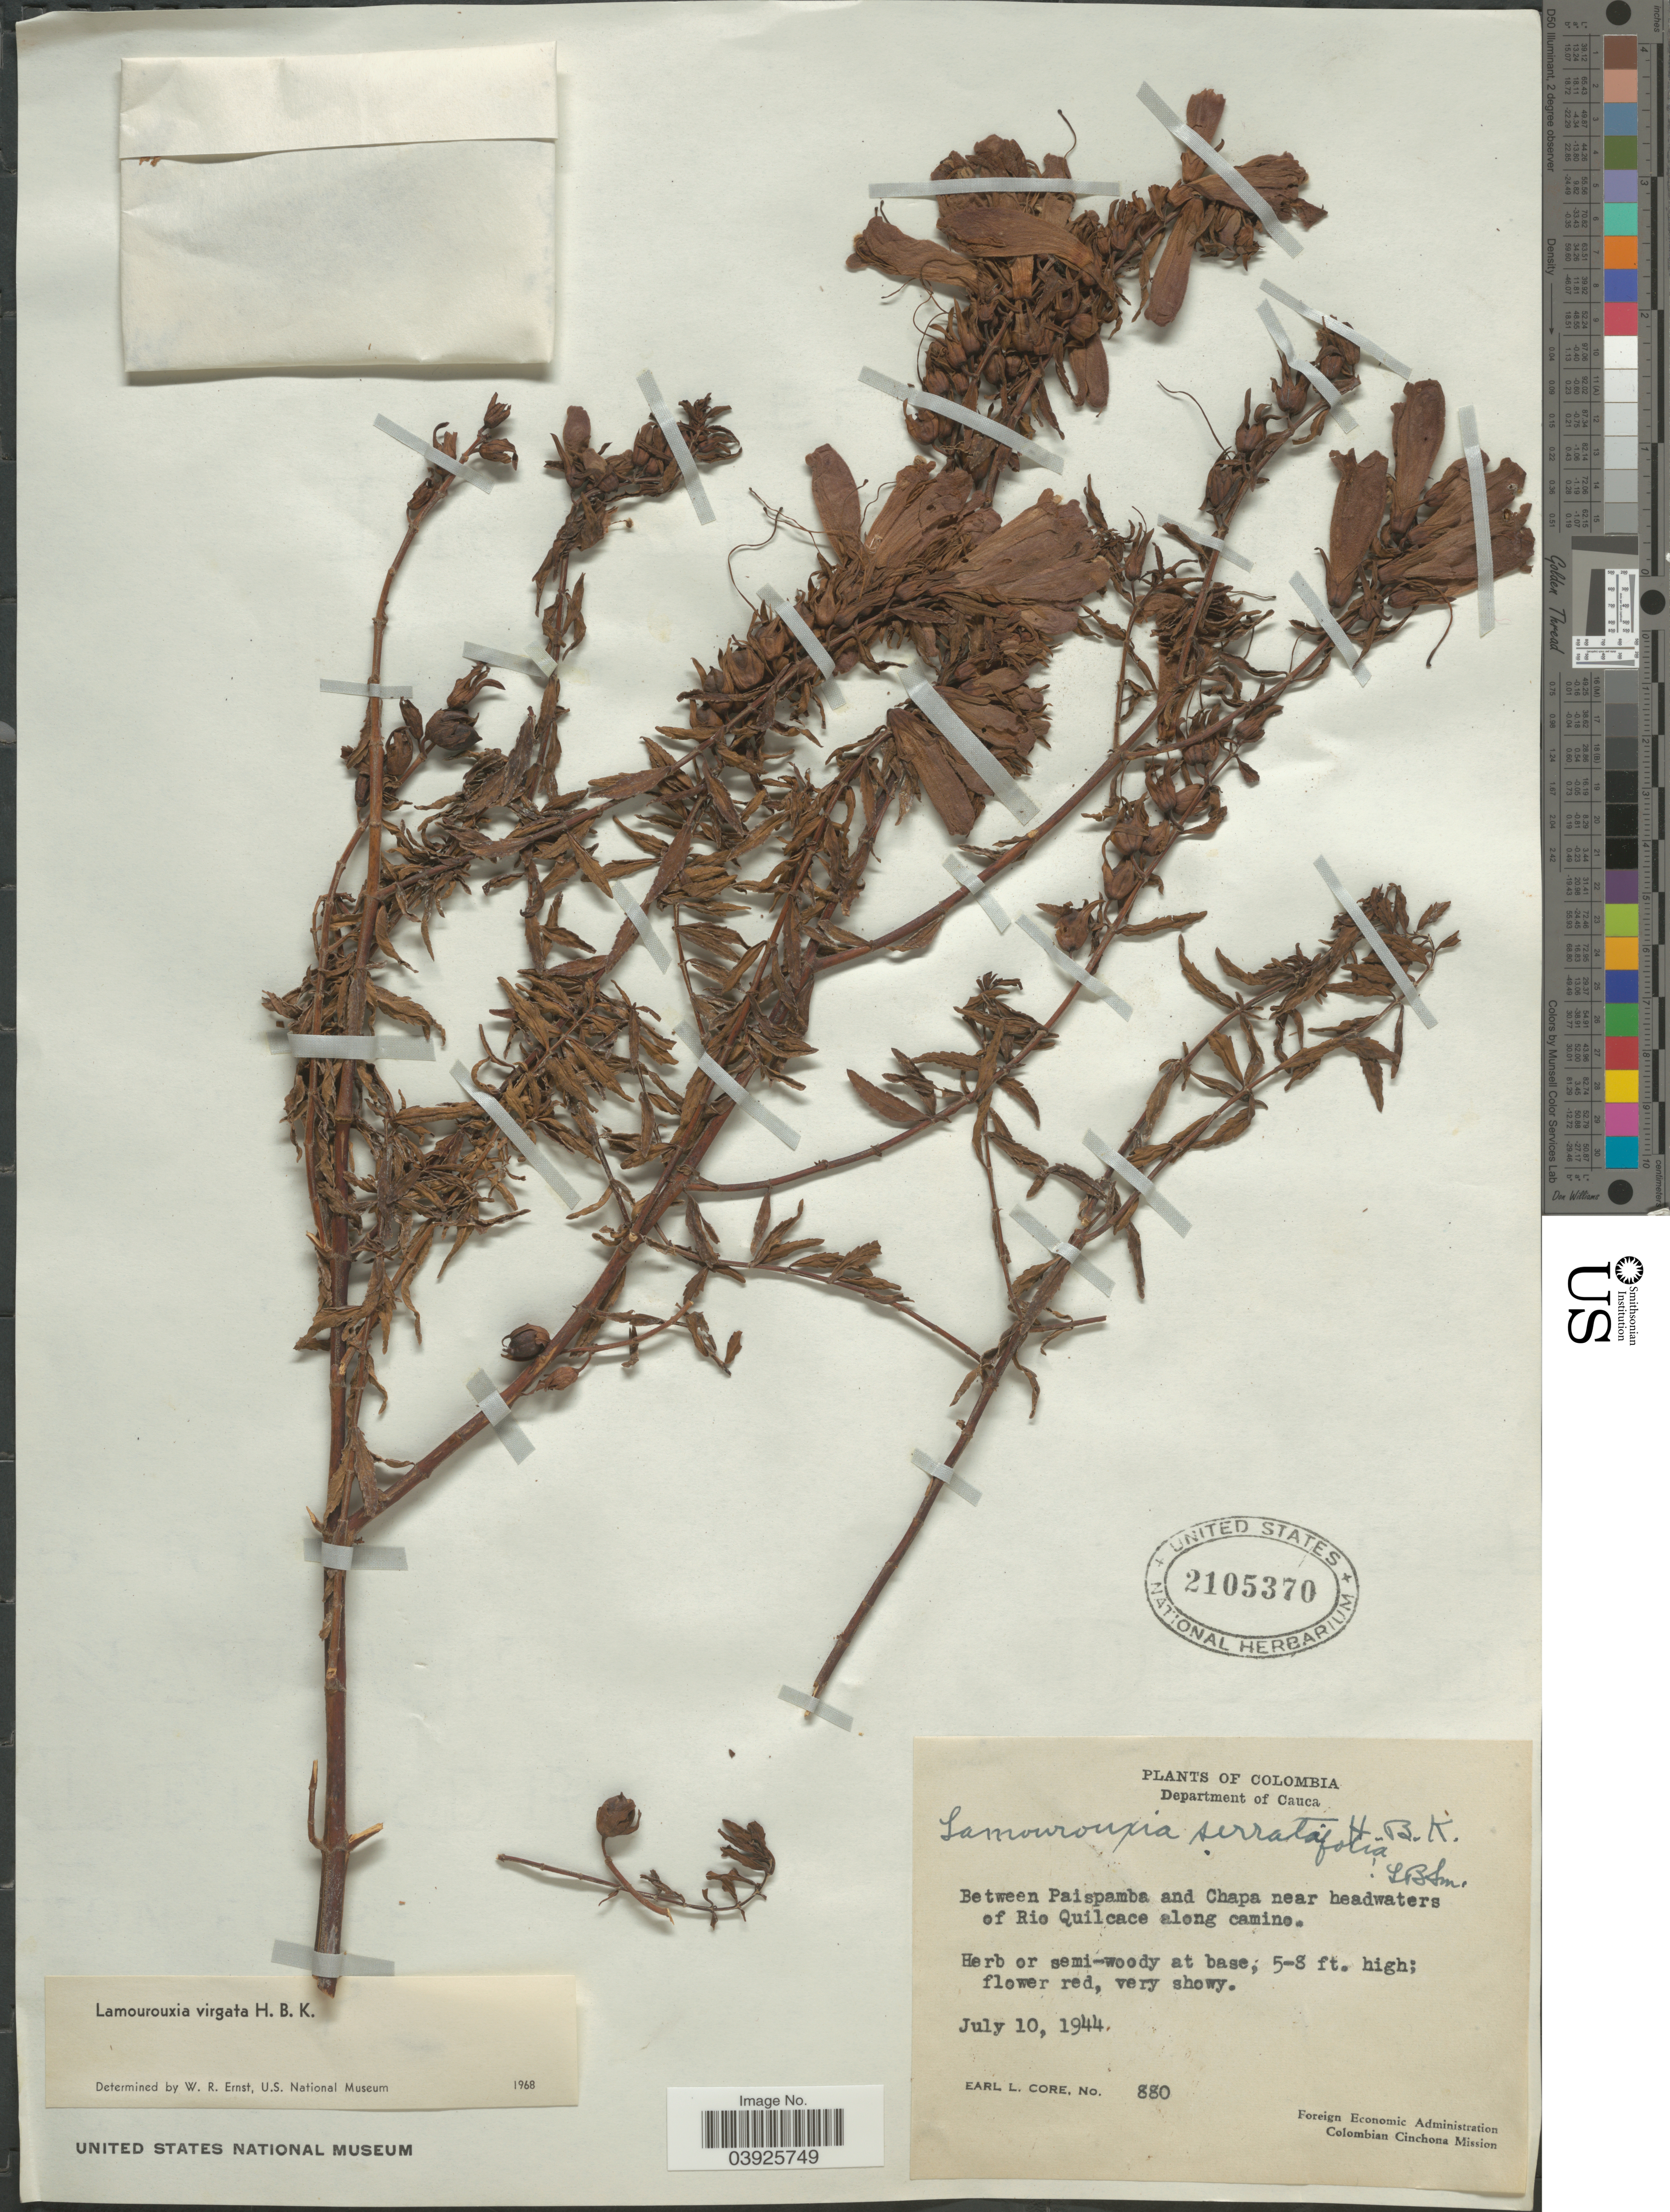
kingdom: Plantae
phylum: Tracheophyta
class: Magnoliopsida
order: Lamiales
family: Orobanchaceae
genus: Lamourouxia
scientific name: Lamourouxia virgata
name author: Kunth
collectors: E. L. Core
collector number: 880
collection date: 1944-07-10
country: Colombia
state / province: Cauca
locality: Department of Cauca. Between Paispamba and Chapa near headwaters of Rio Quilcace along camino.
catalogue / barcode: US 2105370